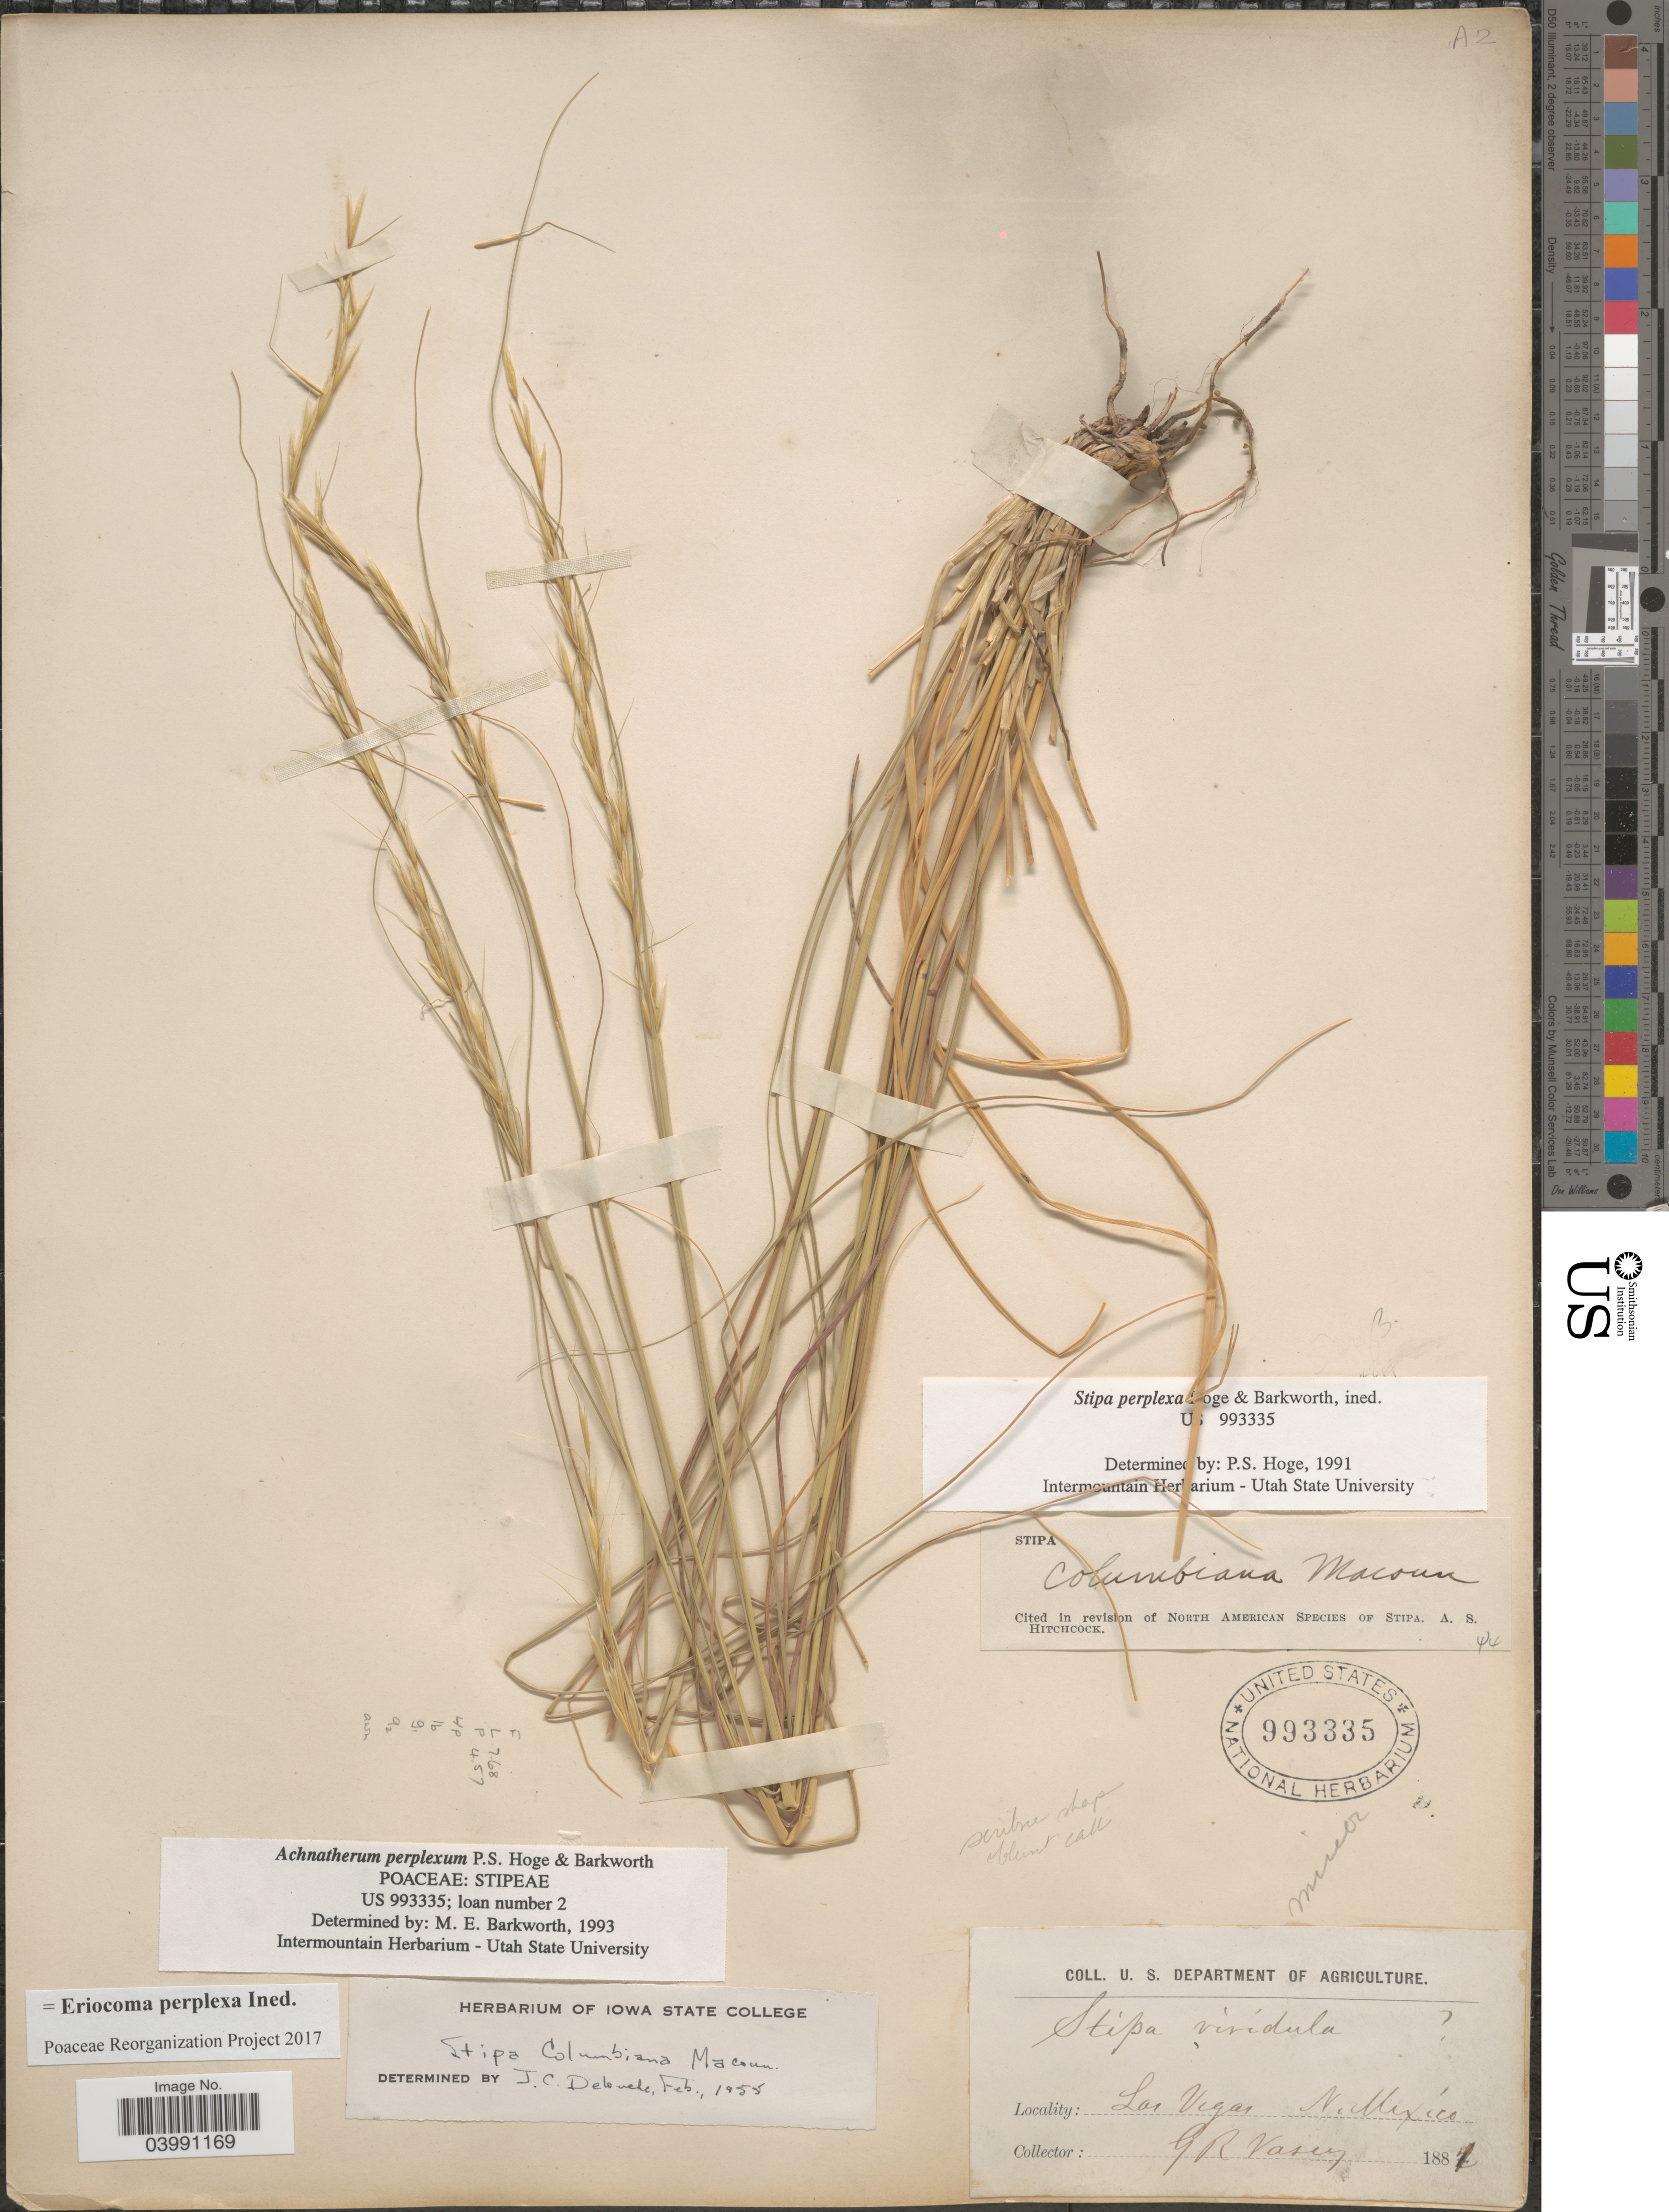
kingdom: Plantae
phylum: Tracheophyta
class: Liliopsida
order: Poales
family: Poaceae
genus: Eriocoma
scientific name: Eriocoma perplexa ined.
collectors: G. R. Vasey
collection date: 1881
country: United States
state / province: New Mexico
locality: Las Vegas.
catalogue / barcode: US 993335